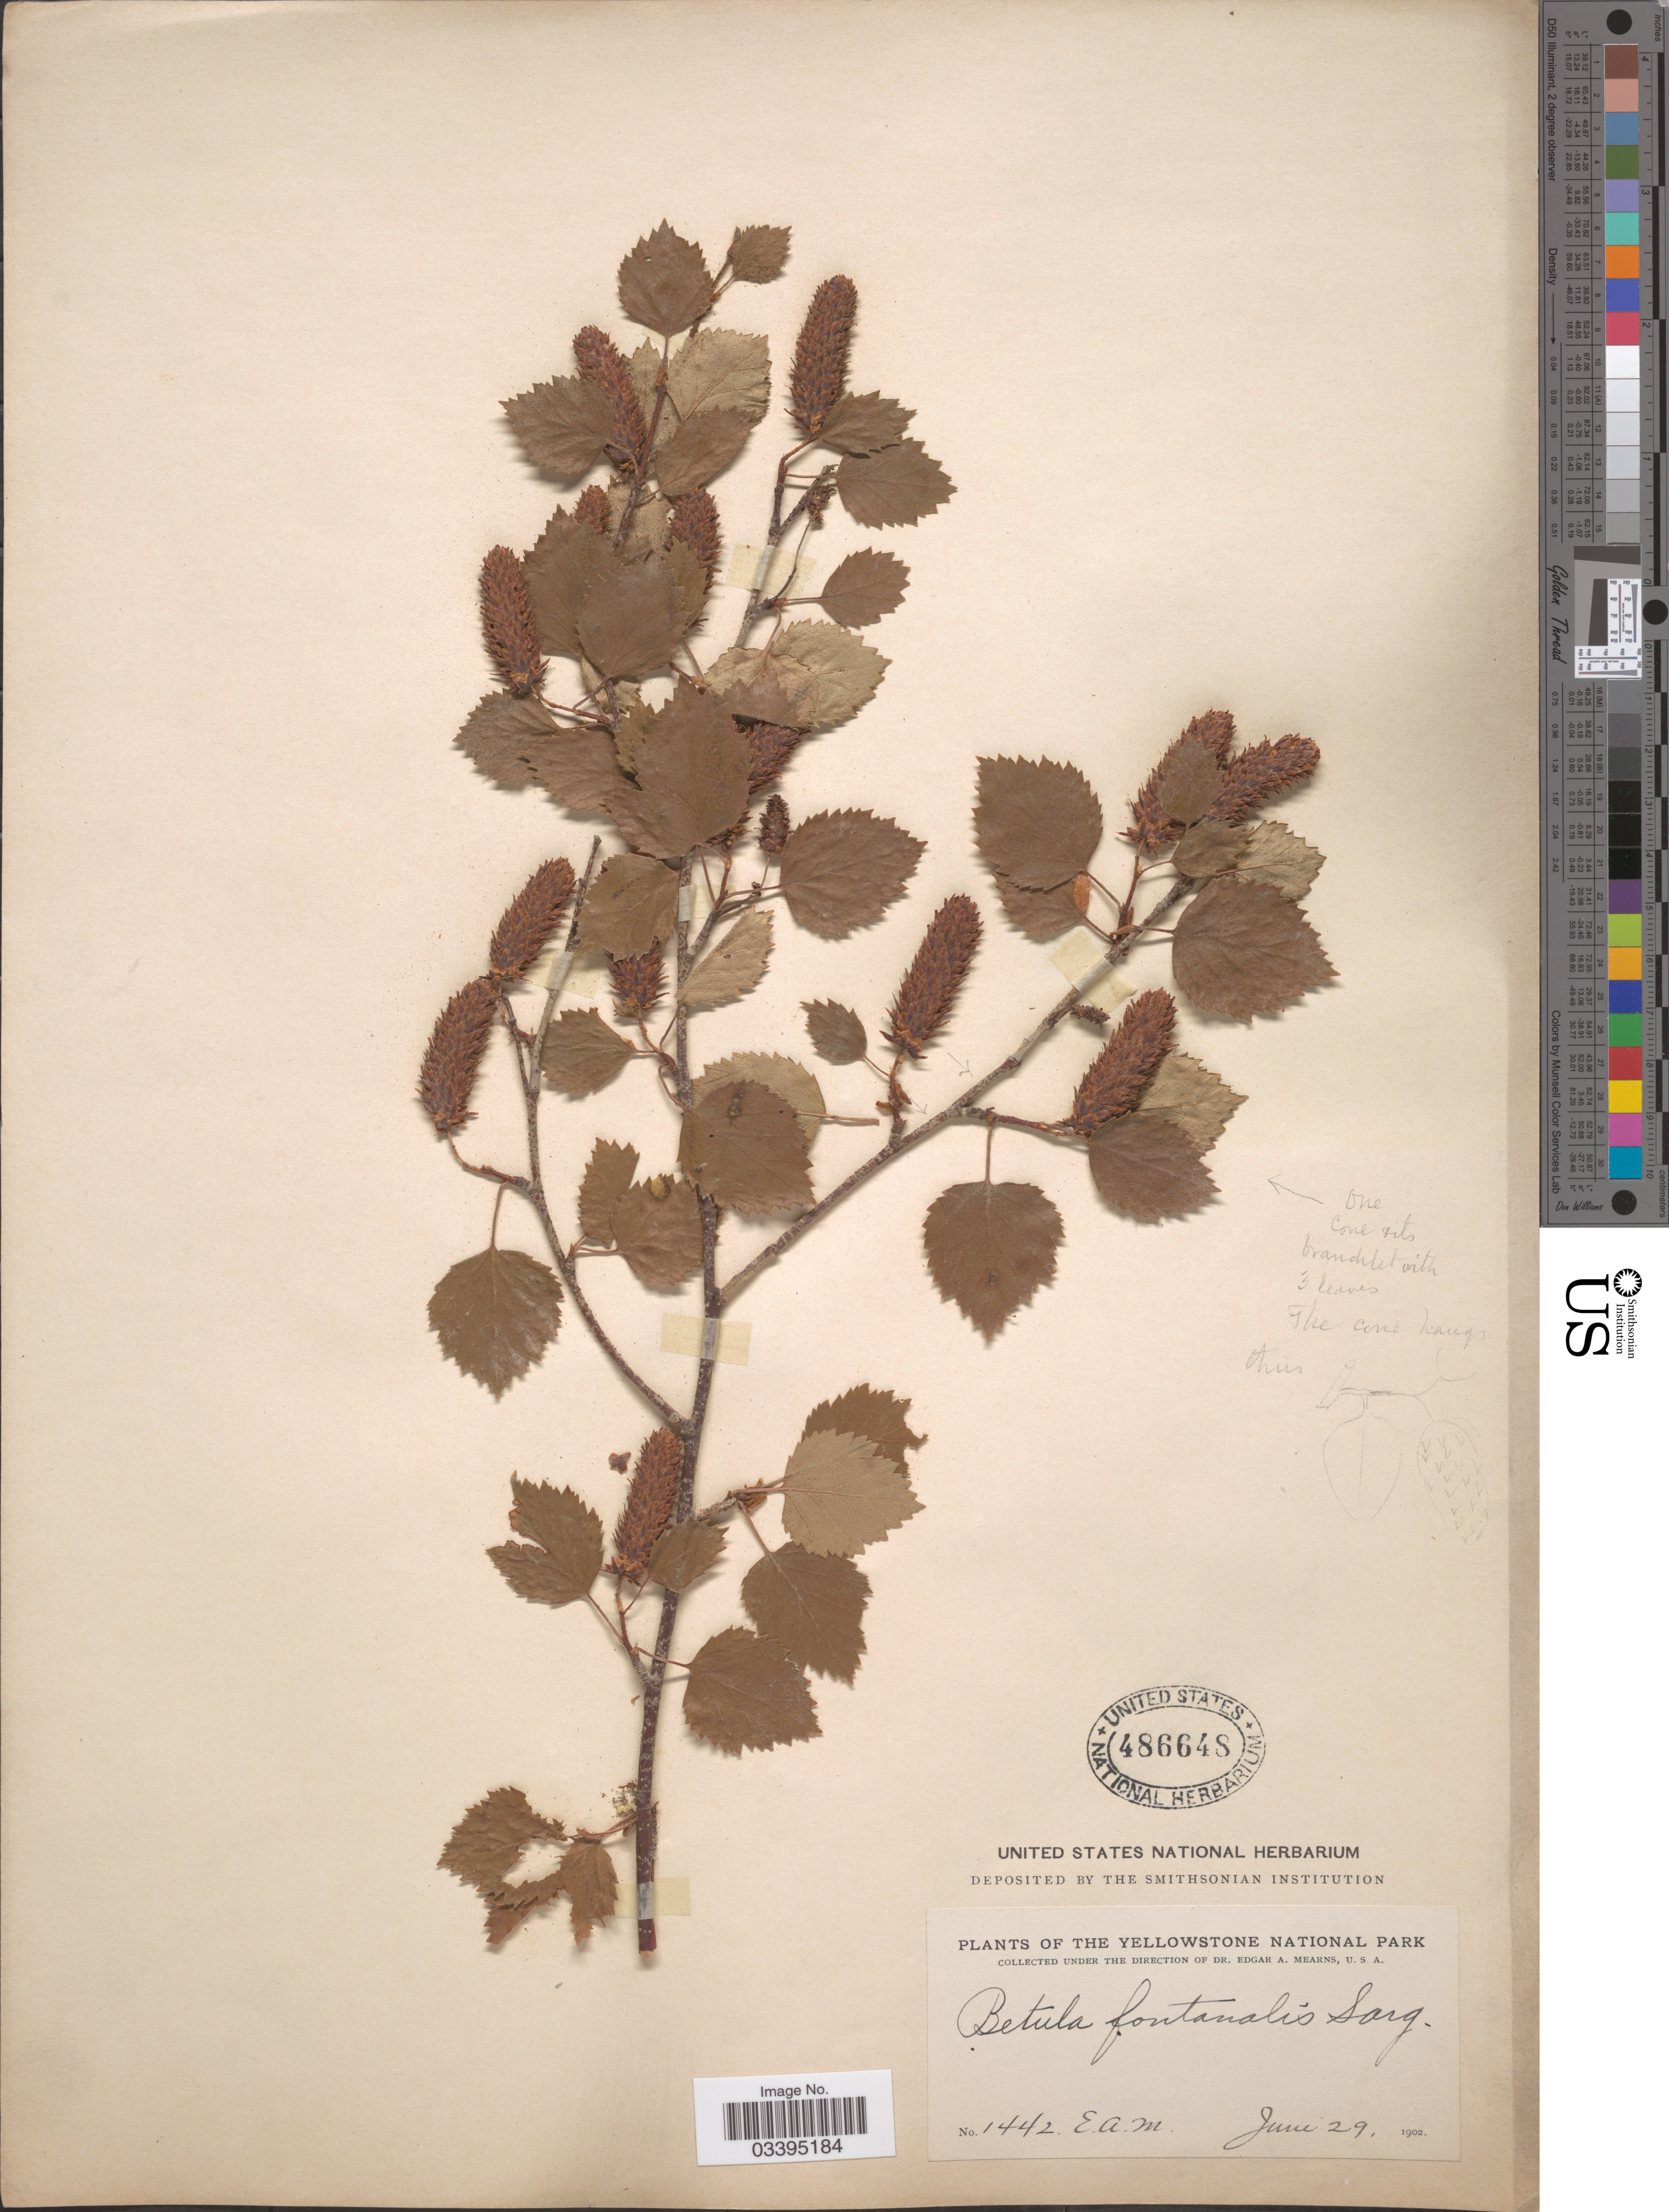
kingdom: Plantae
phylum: Tracheophyta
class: Magnoliopsida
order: Fagales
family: Betulaceae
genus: Betula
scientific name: Betula fontinalis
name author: Sarg.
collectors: E. A. Mearns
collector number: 1442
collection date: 1902-06-29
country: United States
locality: Yellowstone National Park.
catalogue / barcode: US 486648